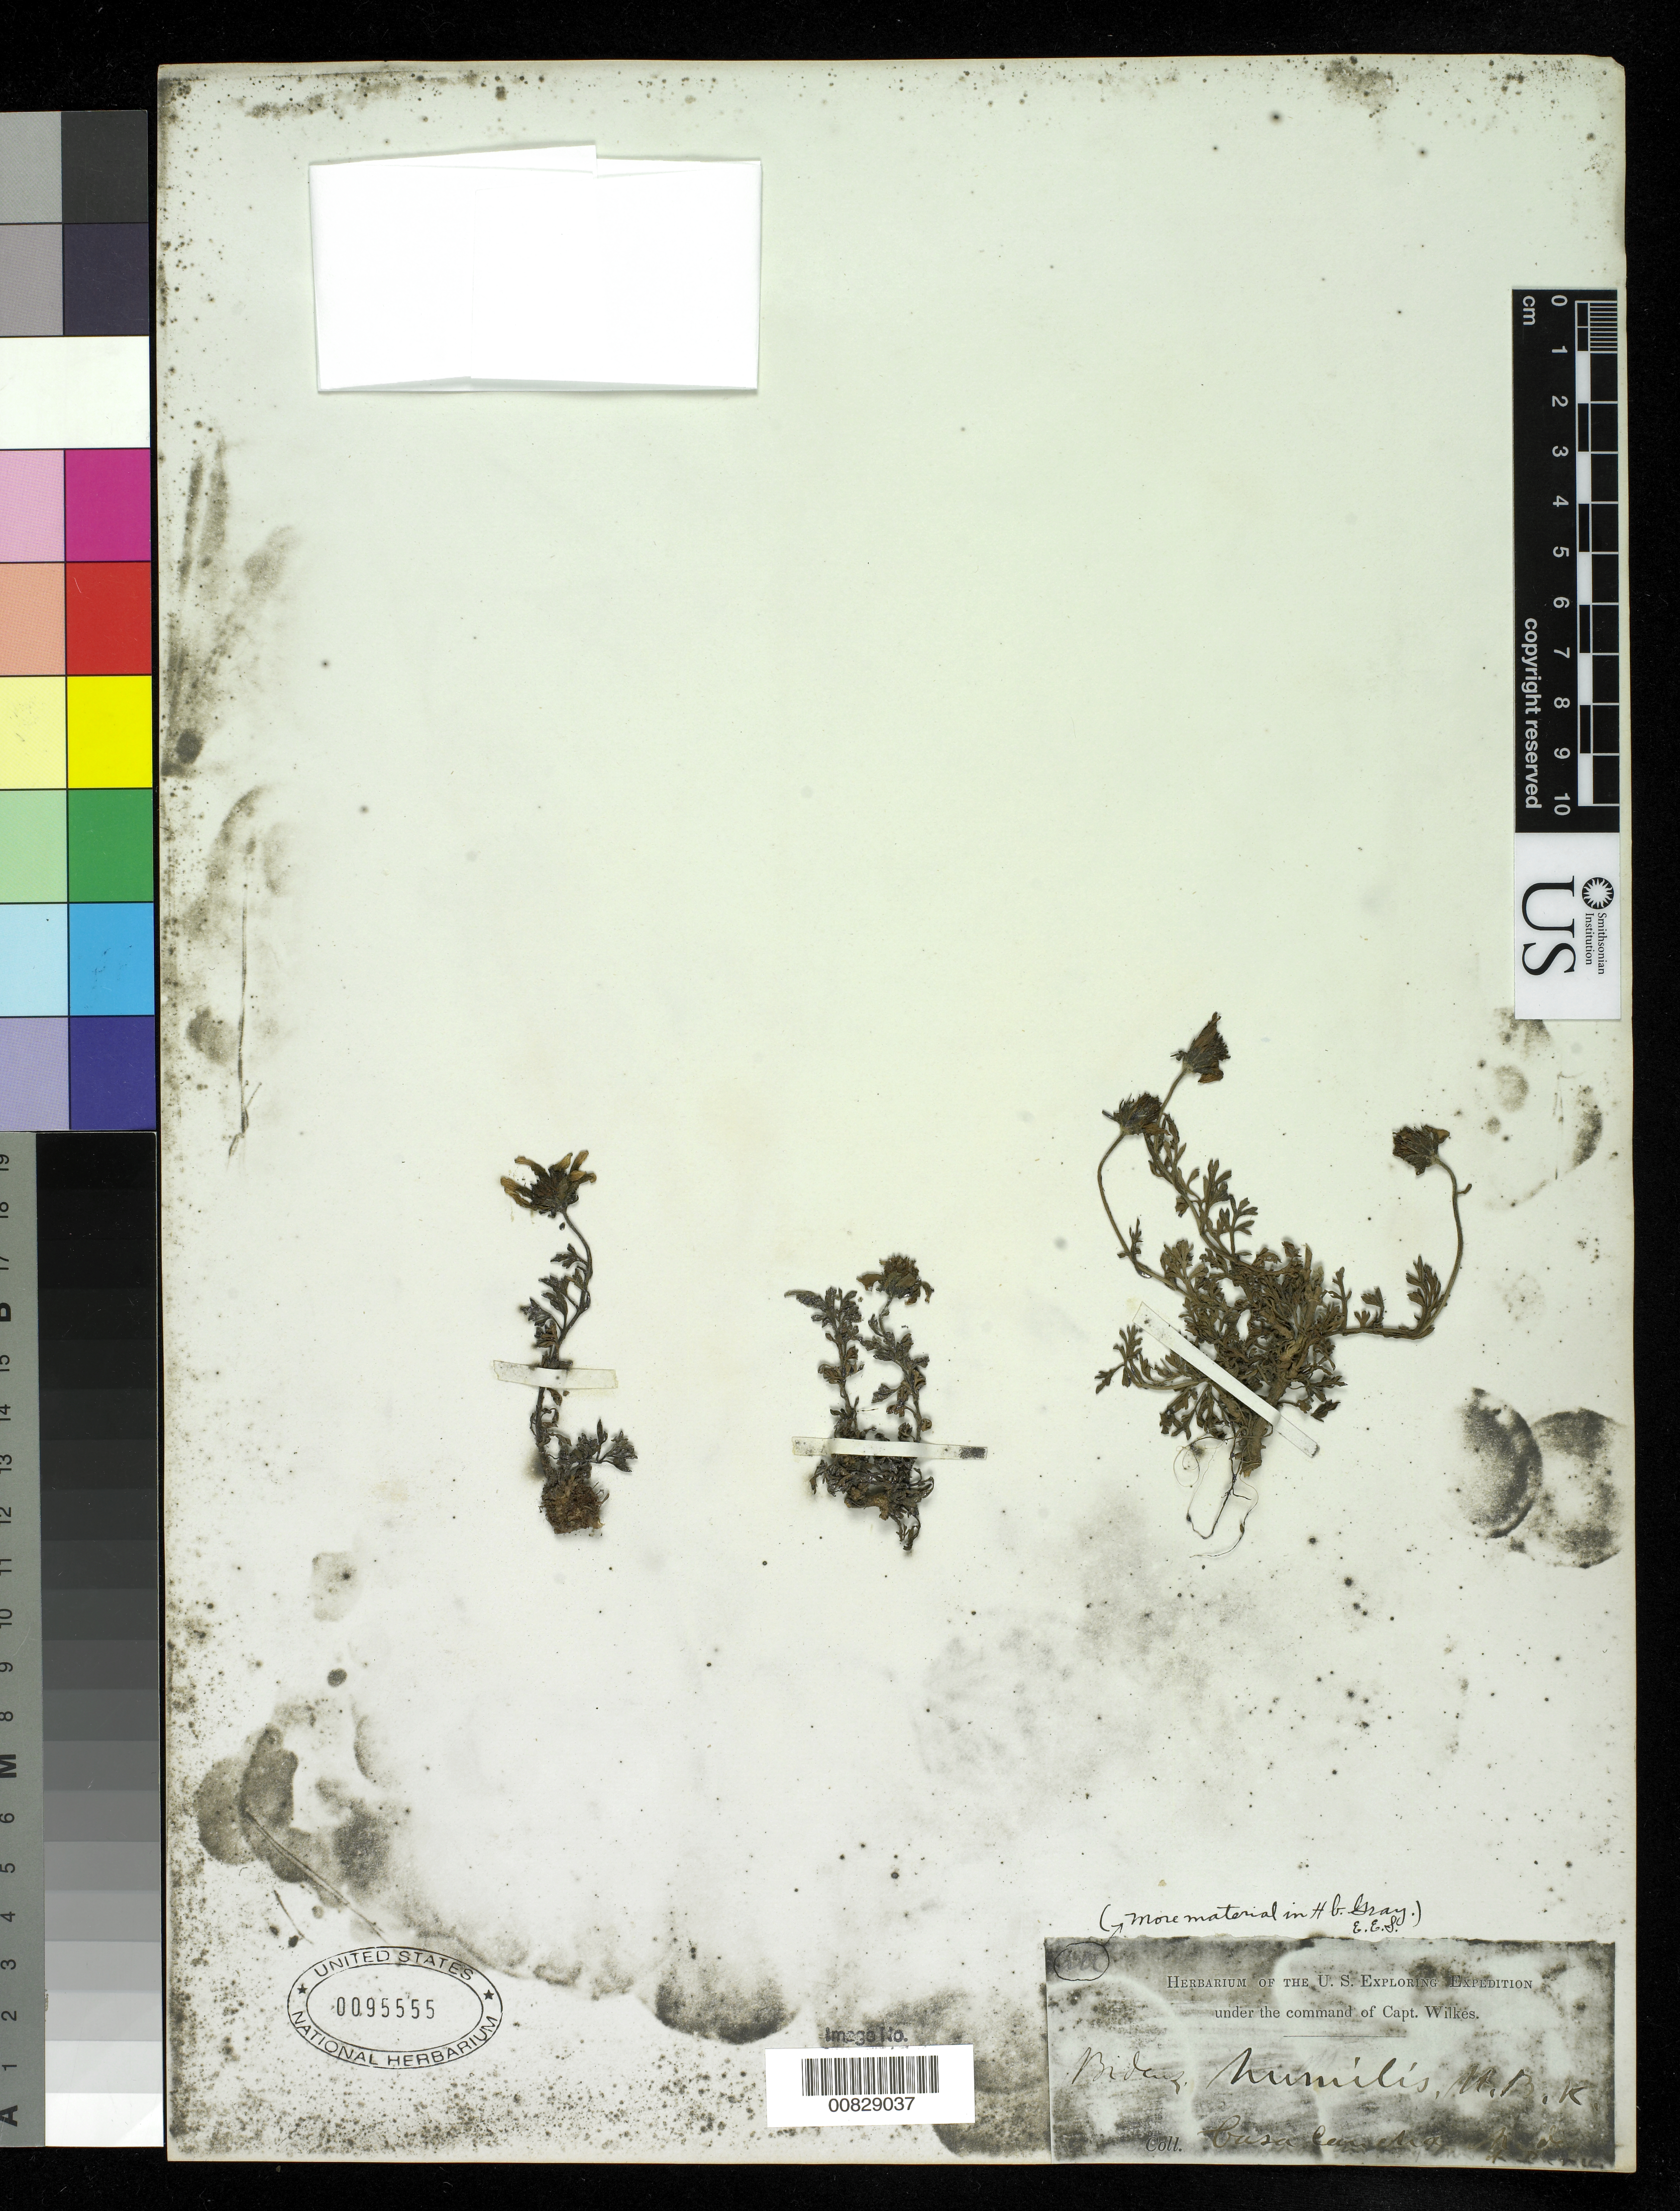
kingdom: Plantae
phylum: Tracheophyta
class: Magnoliopsida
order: Asterales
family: Asteraceae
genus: Bidens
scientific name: Bidens humilis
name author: Kunth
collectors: Wilkes Explor. Exped.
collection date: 1838/1842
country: Peru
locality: Casa Cancha, Andes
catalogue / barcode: US 95555